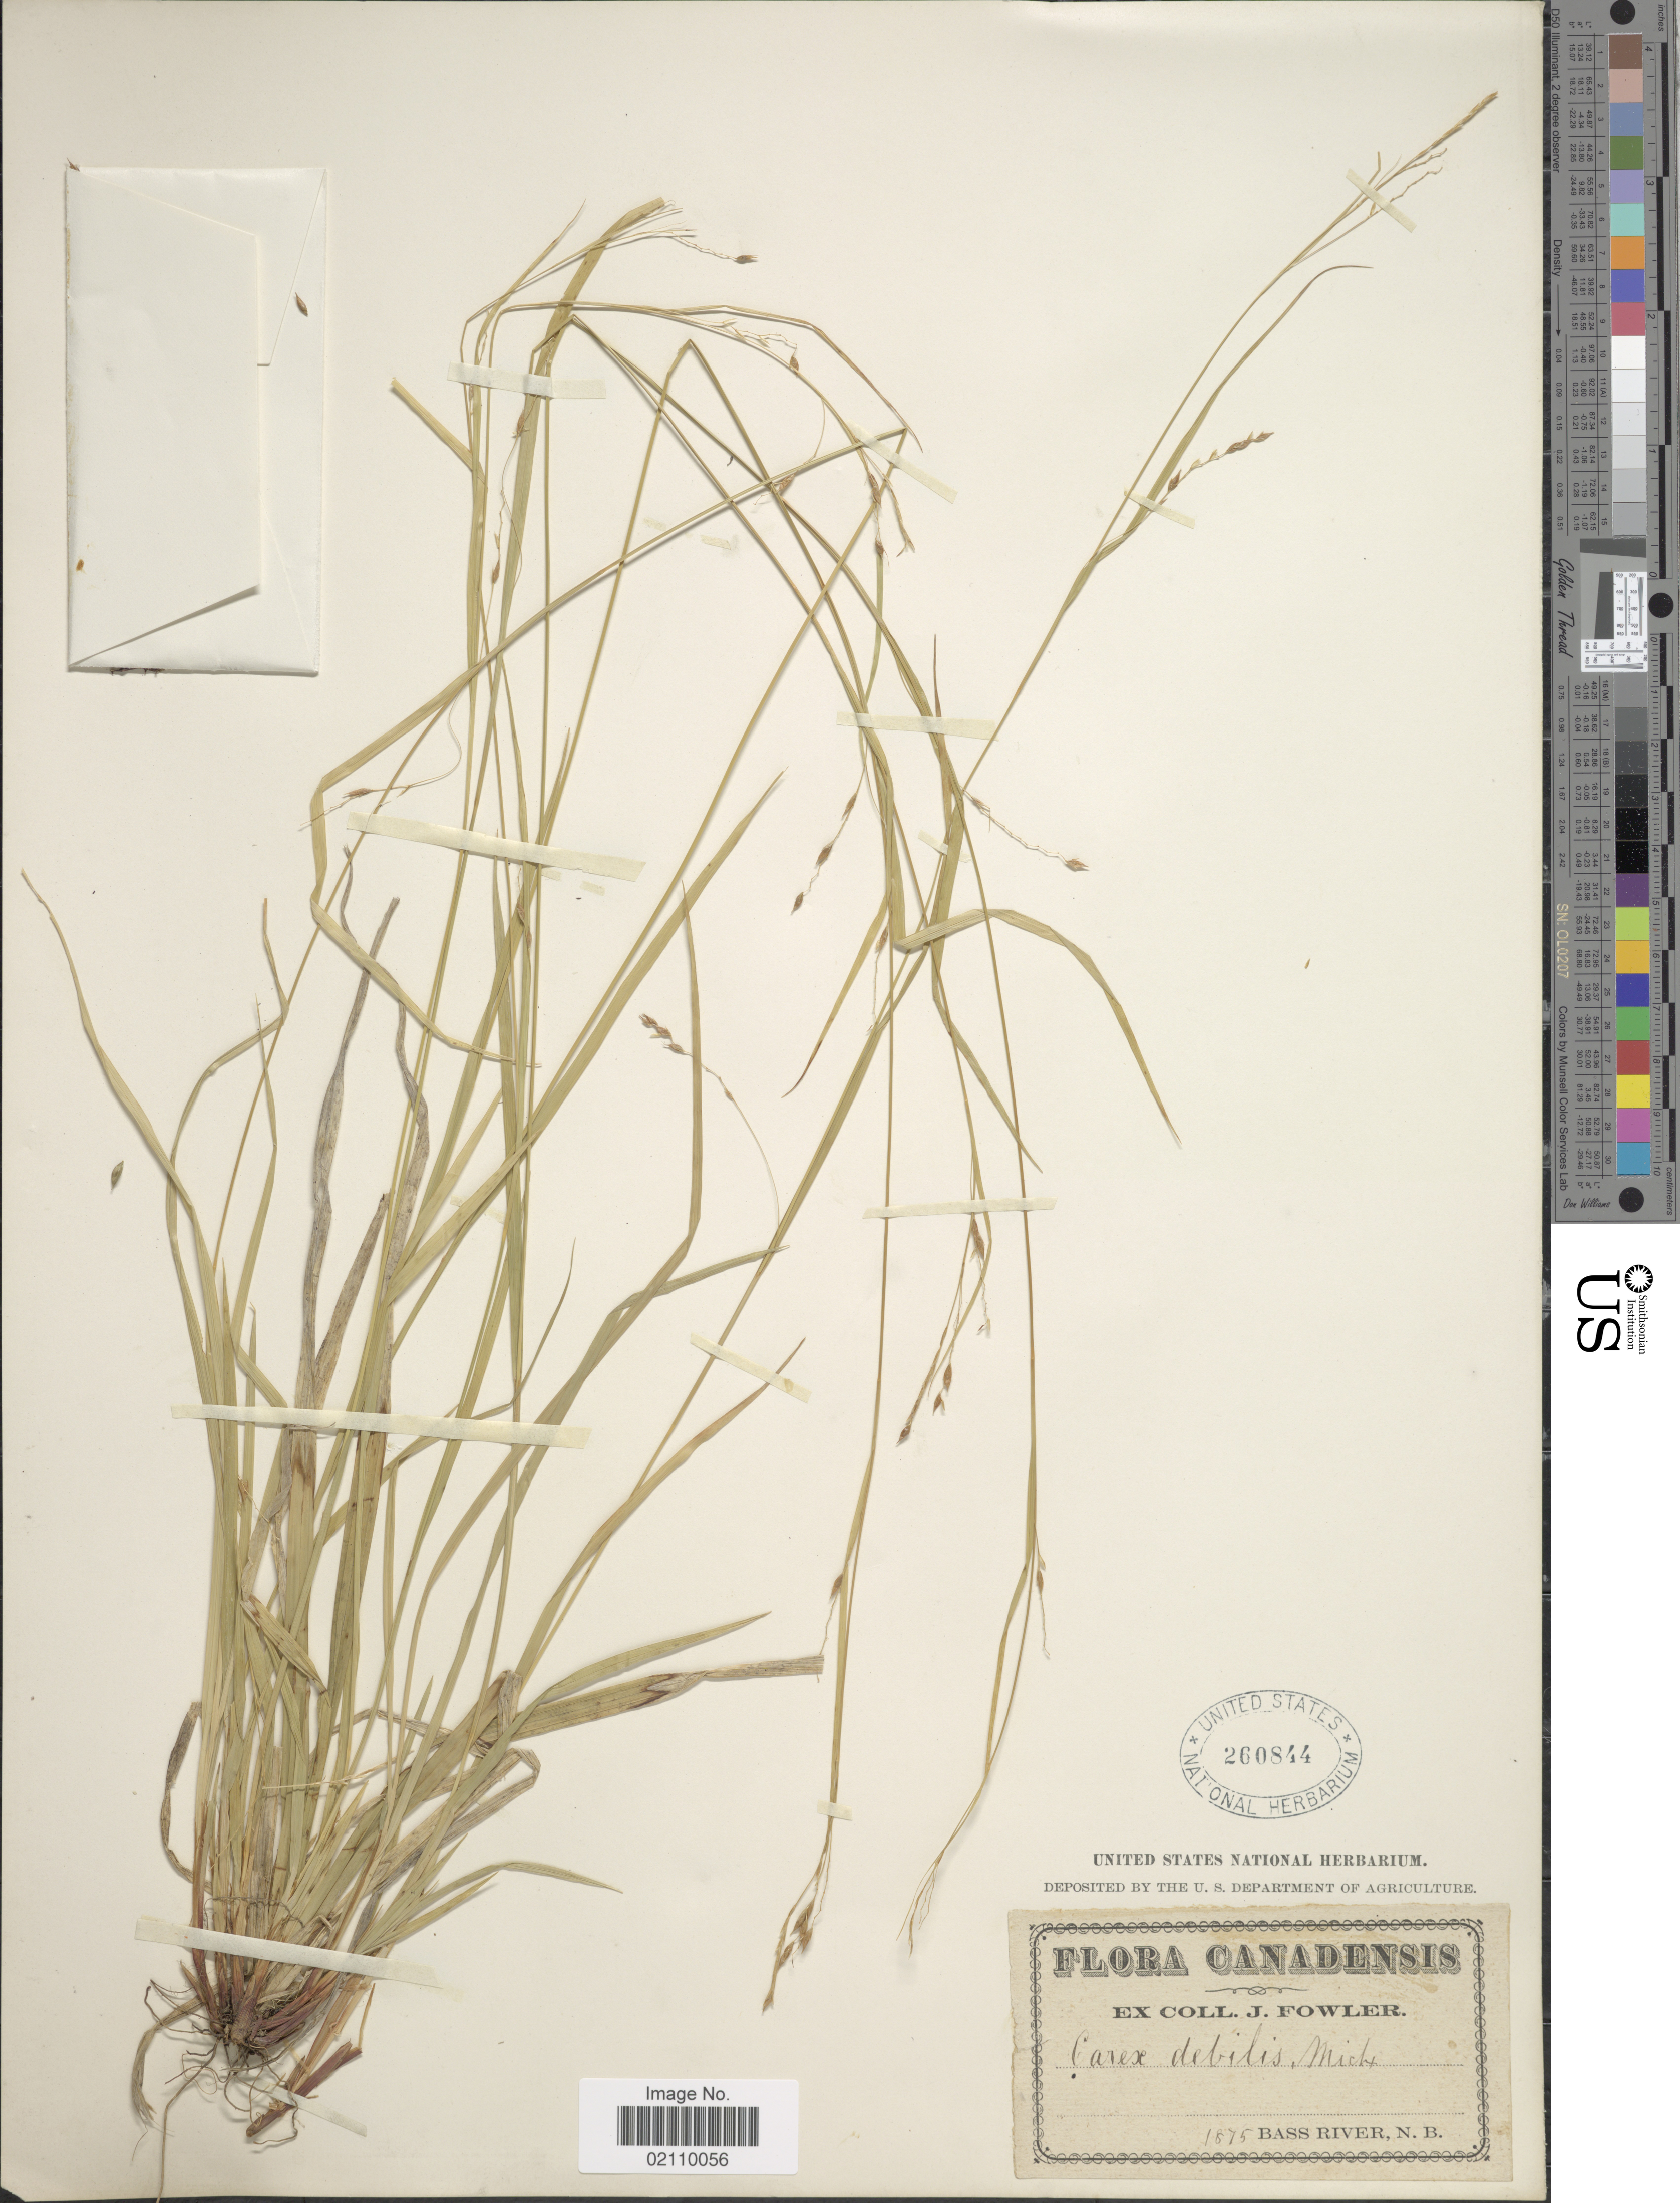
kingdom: Plantae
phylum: Tracheophyta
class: Liliopsida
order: Poales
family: Cyperaceae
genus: Carex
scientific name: Carex flexuosa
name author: Muhl. ex Willd.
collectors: J. P. Fowler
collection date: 1875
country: Canada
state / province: New Brunswick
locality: Bass River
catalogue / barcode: US 260844